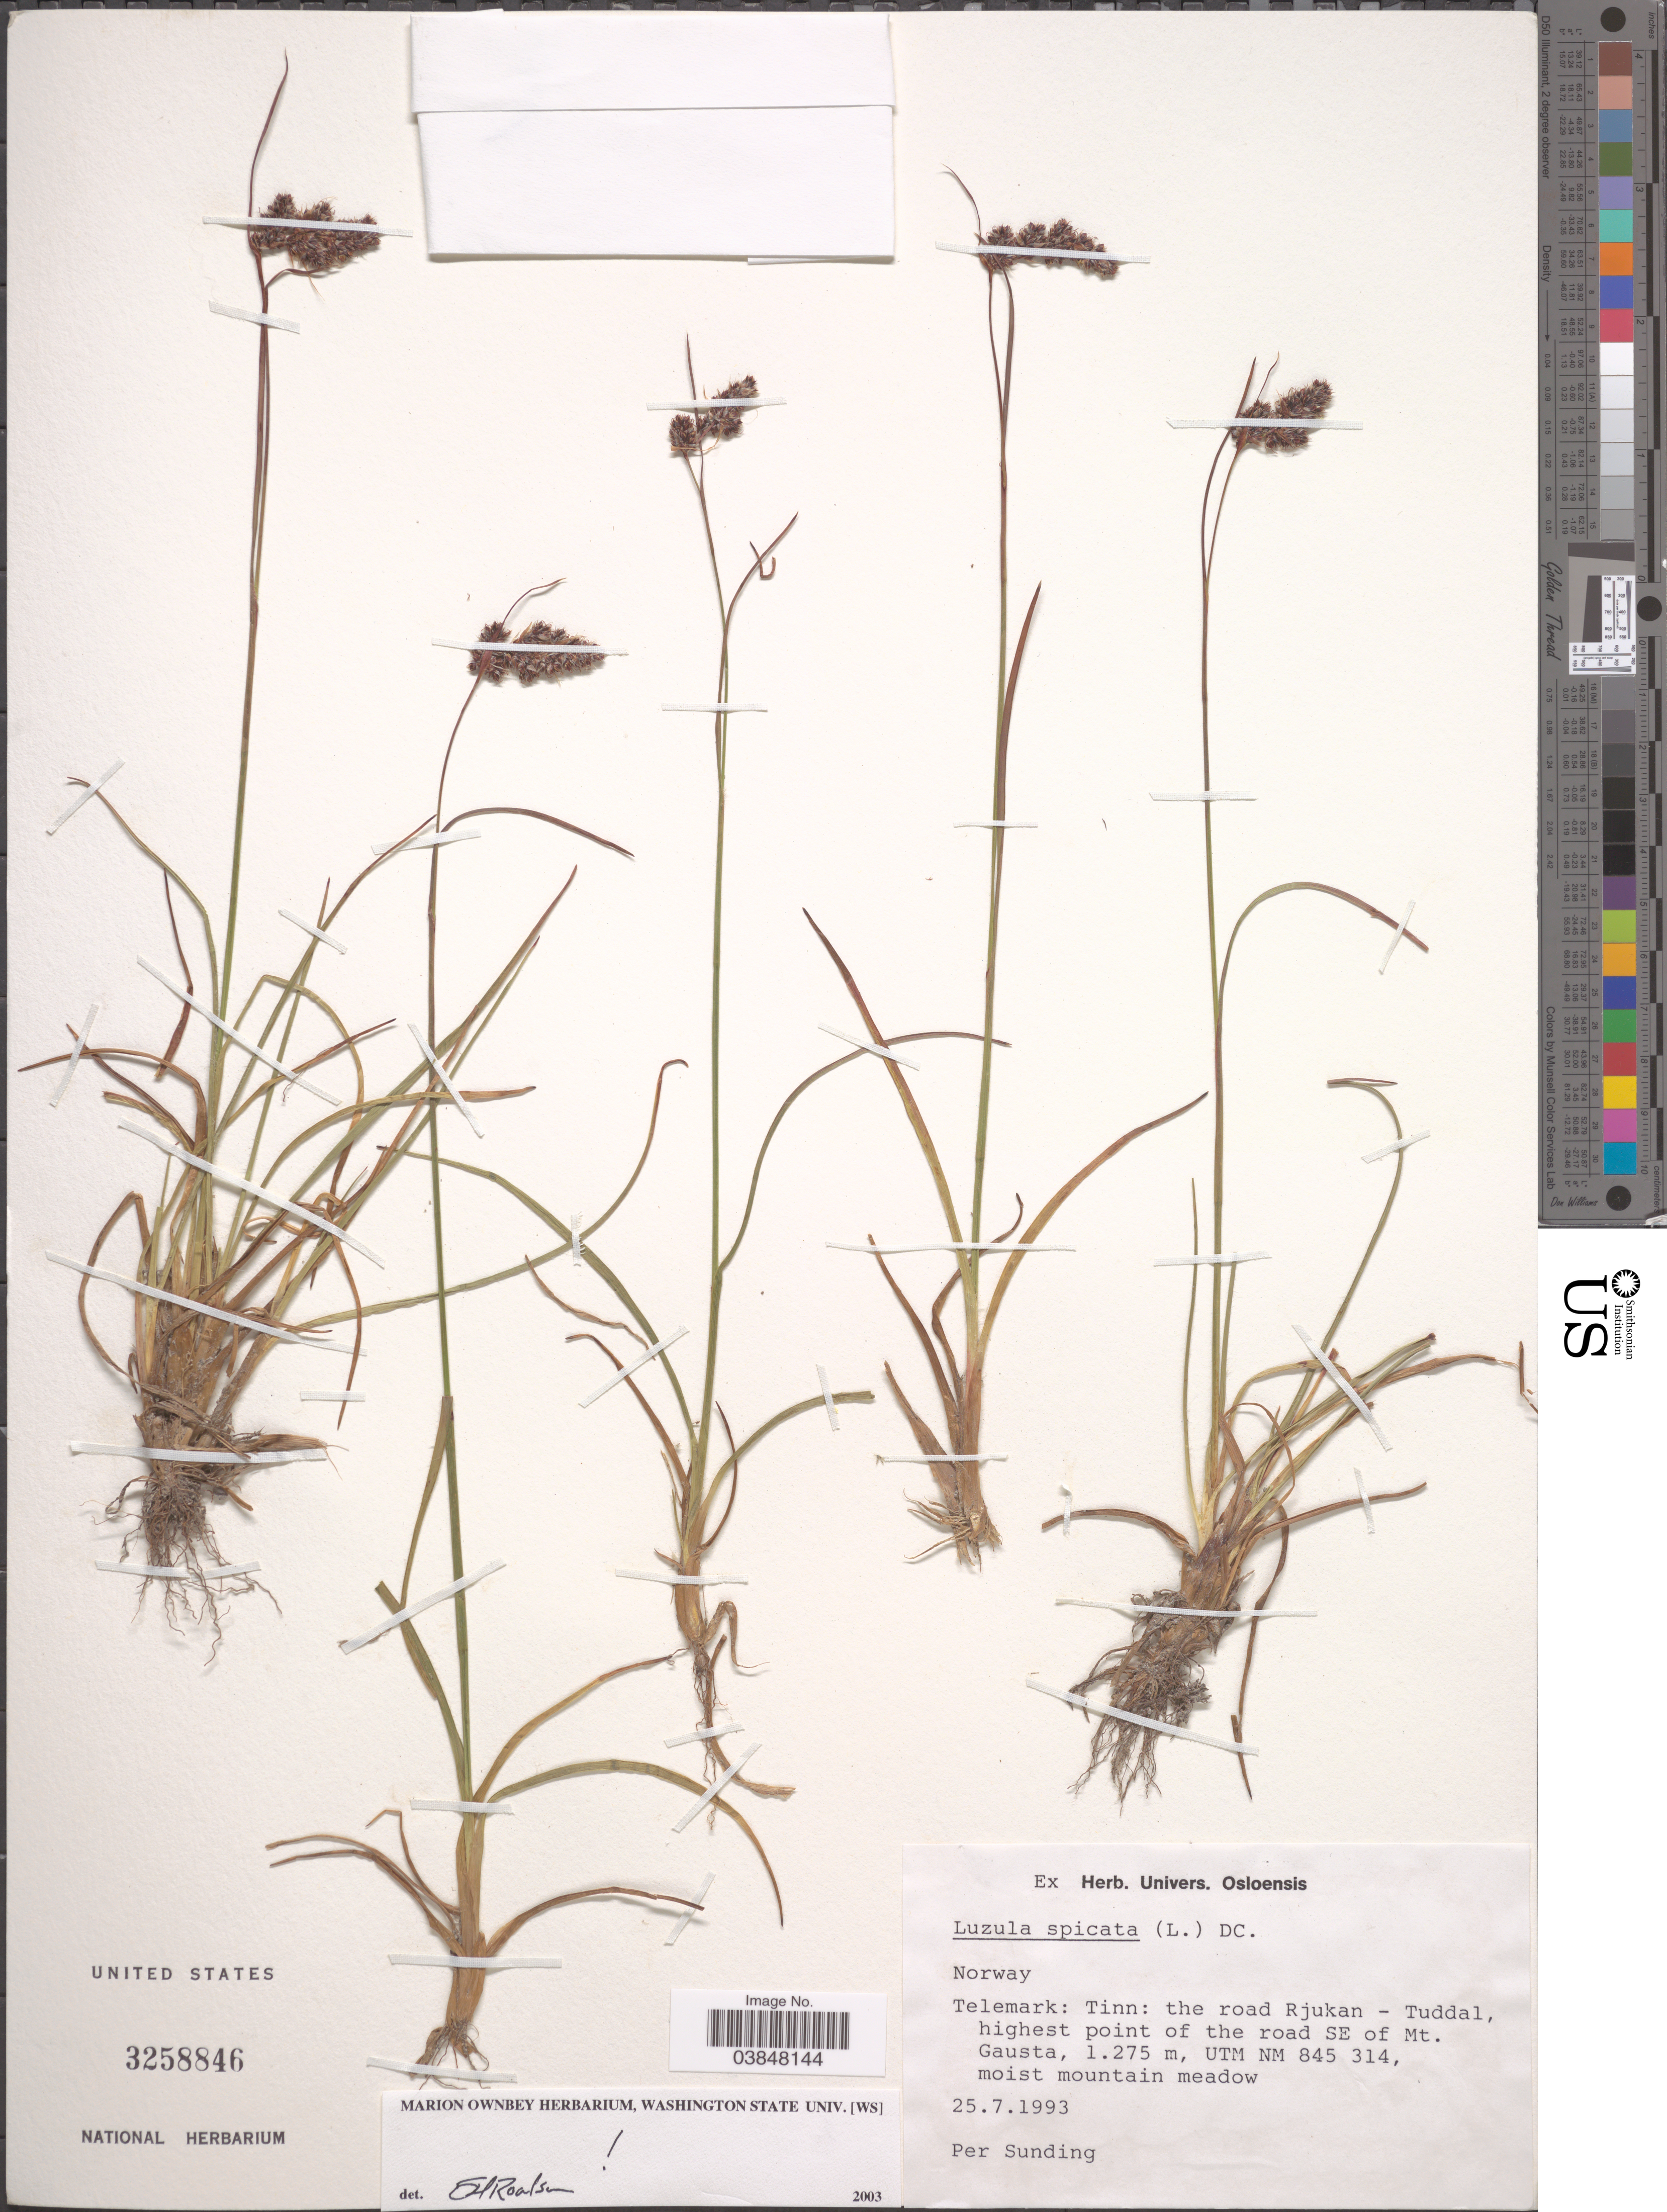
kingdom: Plantae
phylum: Tracheophyta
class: Liliopsida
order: Poales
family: Juncaceae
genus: Luzula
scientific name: Luzula spicata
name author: (L.) DC.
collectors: P. O. Sunding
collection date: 1993-07-25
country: Norway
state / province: Telemark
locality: Tinn: the road Rjukan - Tuddal, highest point of the road SE of Mt. Gausta, 1.275 m, UTM NM 845 314.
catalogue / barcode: US 3258846